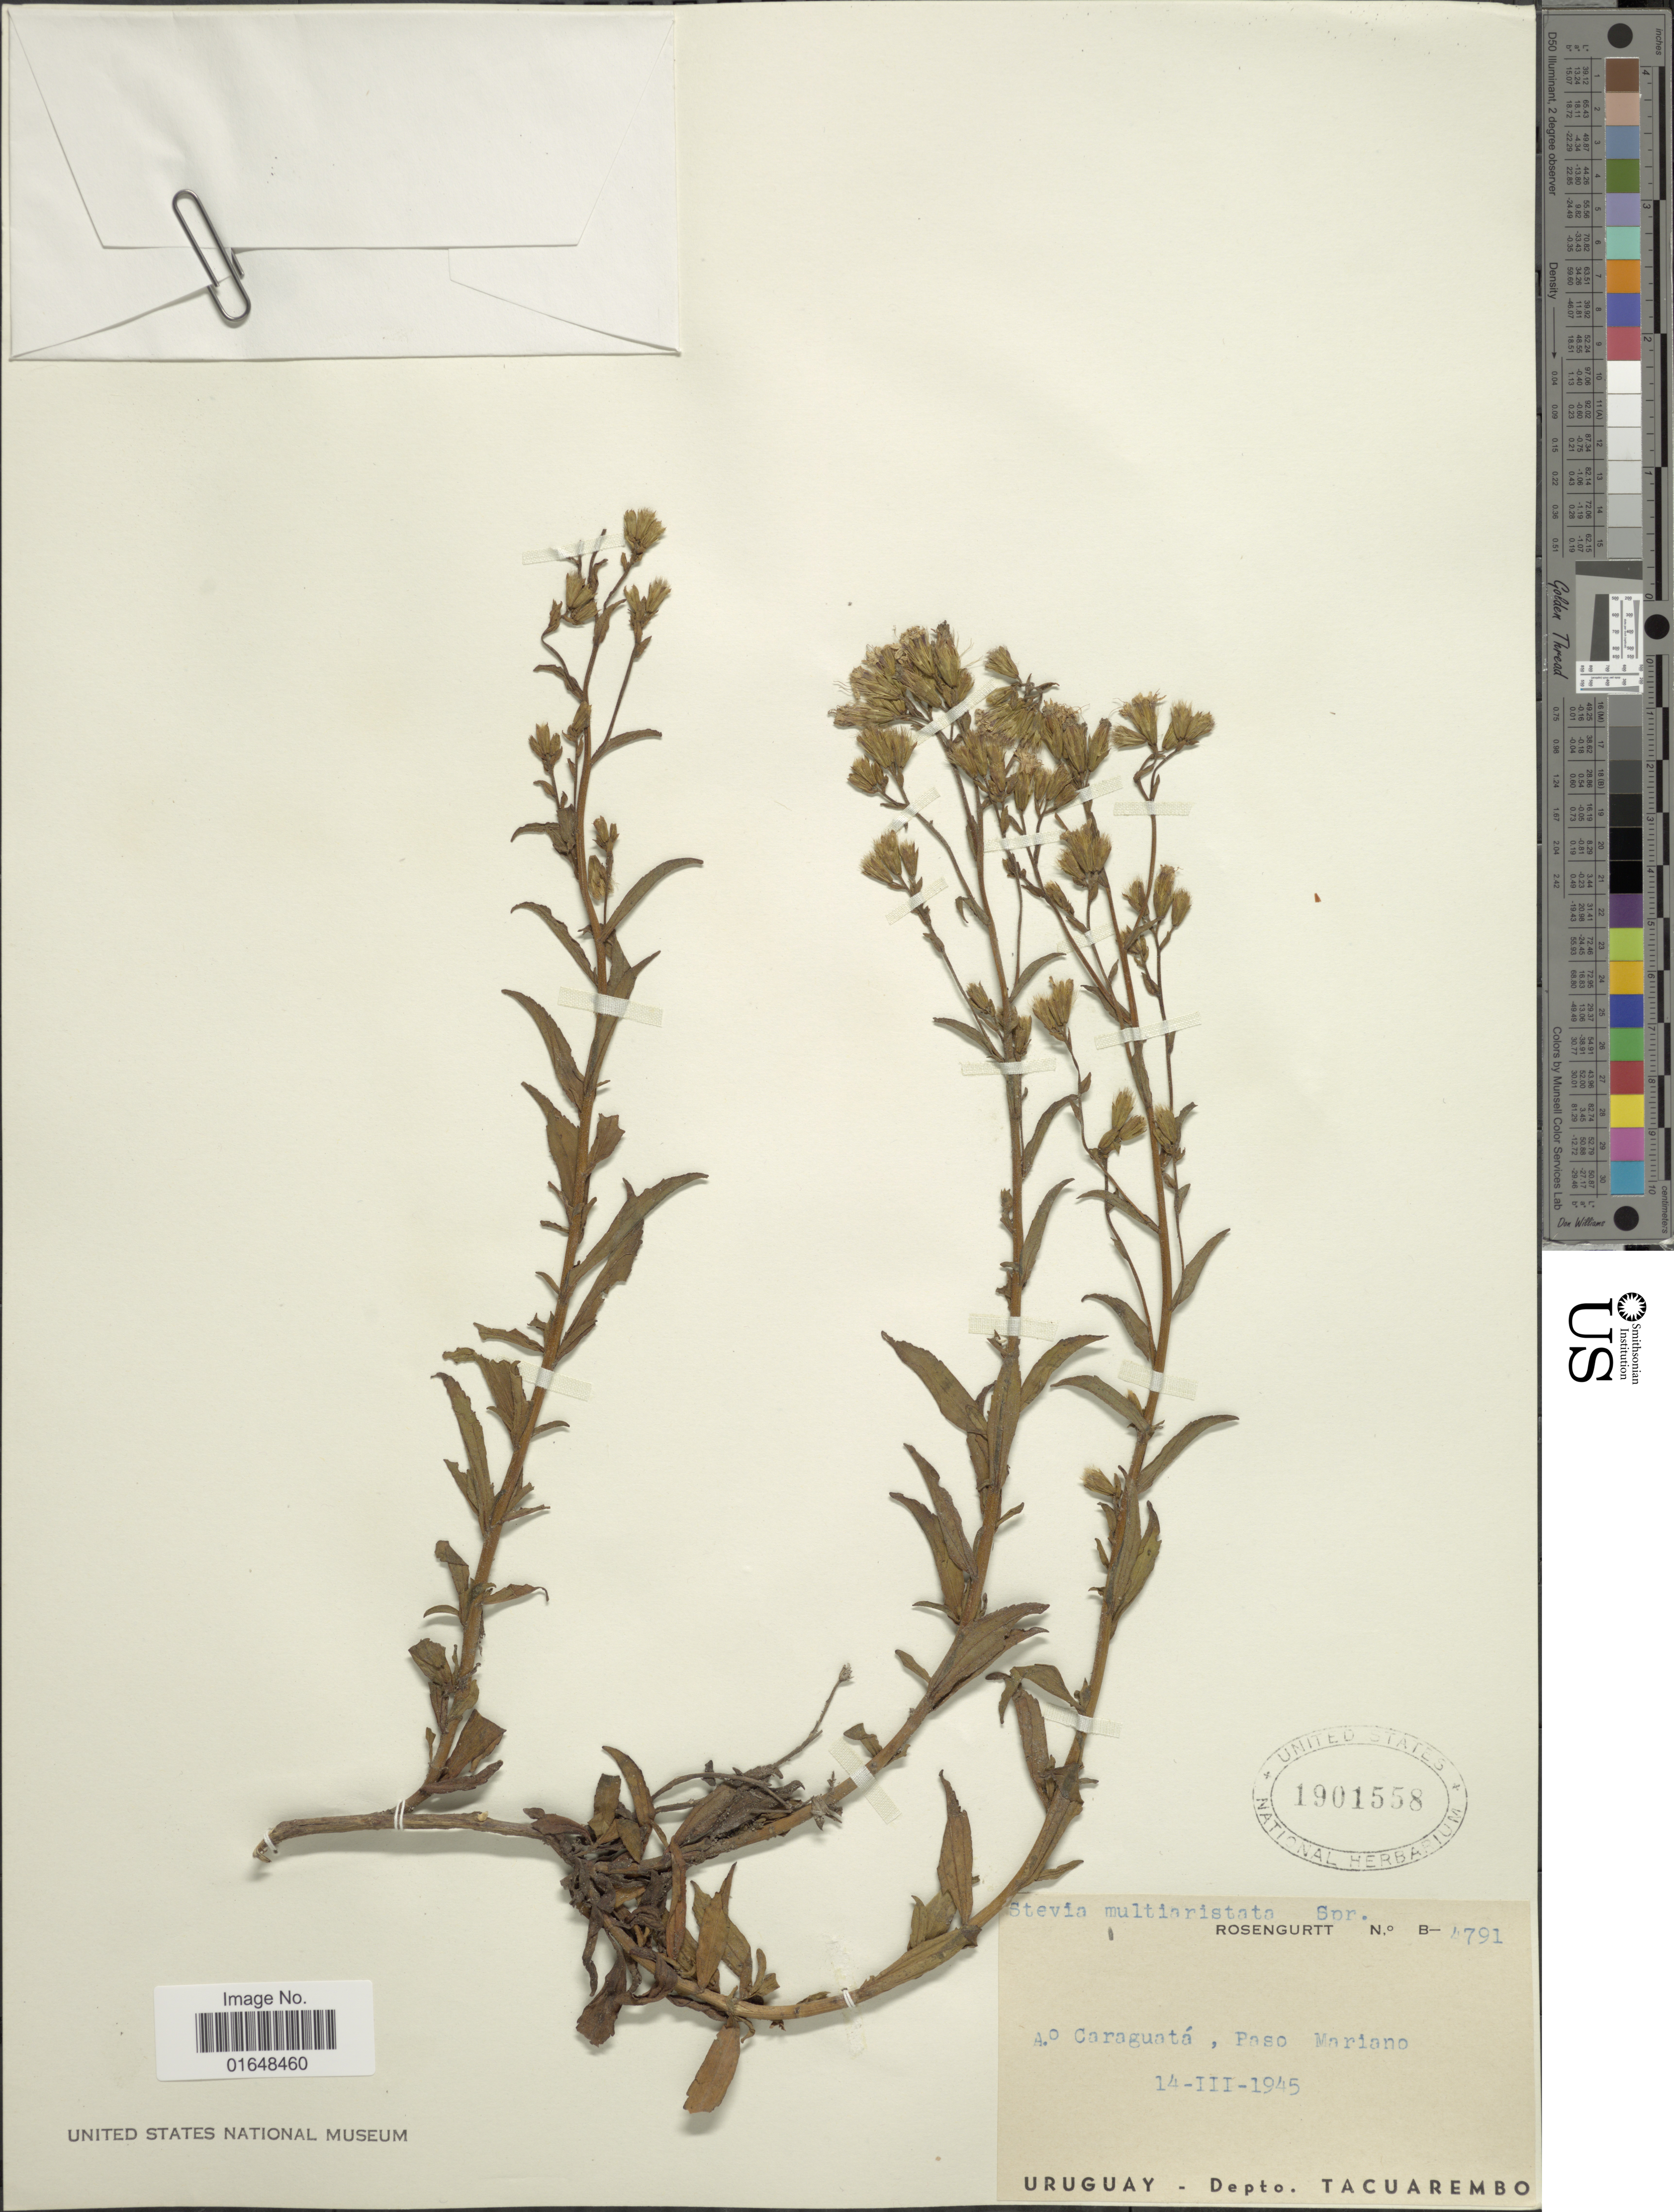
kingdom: Plantae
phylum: Tracheophyta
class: Magnoliopsida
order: Asterales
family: Asteraceae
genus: Stevia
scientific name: Stevia multiaristata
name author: Spreng.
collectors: Rosengurtt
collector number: B-4791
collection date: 1945-03-14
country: Uruguay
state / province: Tacuarembó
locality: Caraguatá, Paso Mariano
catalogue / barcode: US 1901558